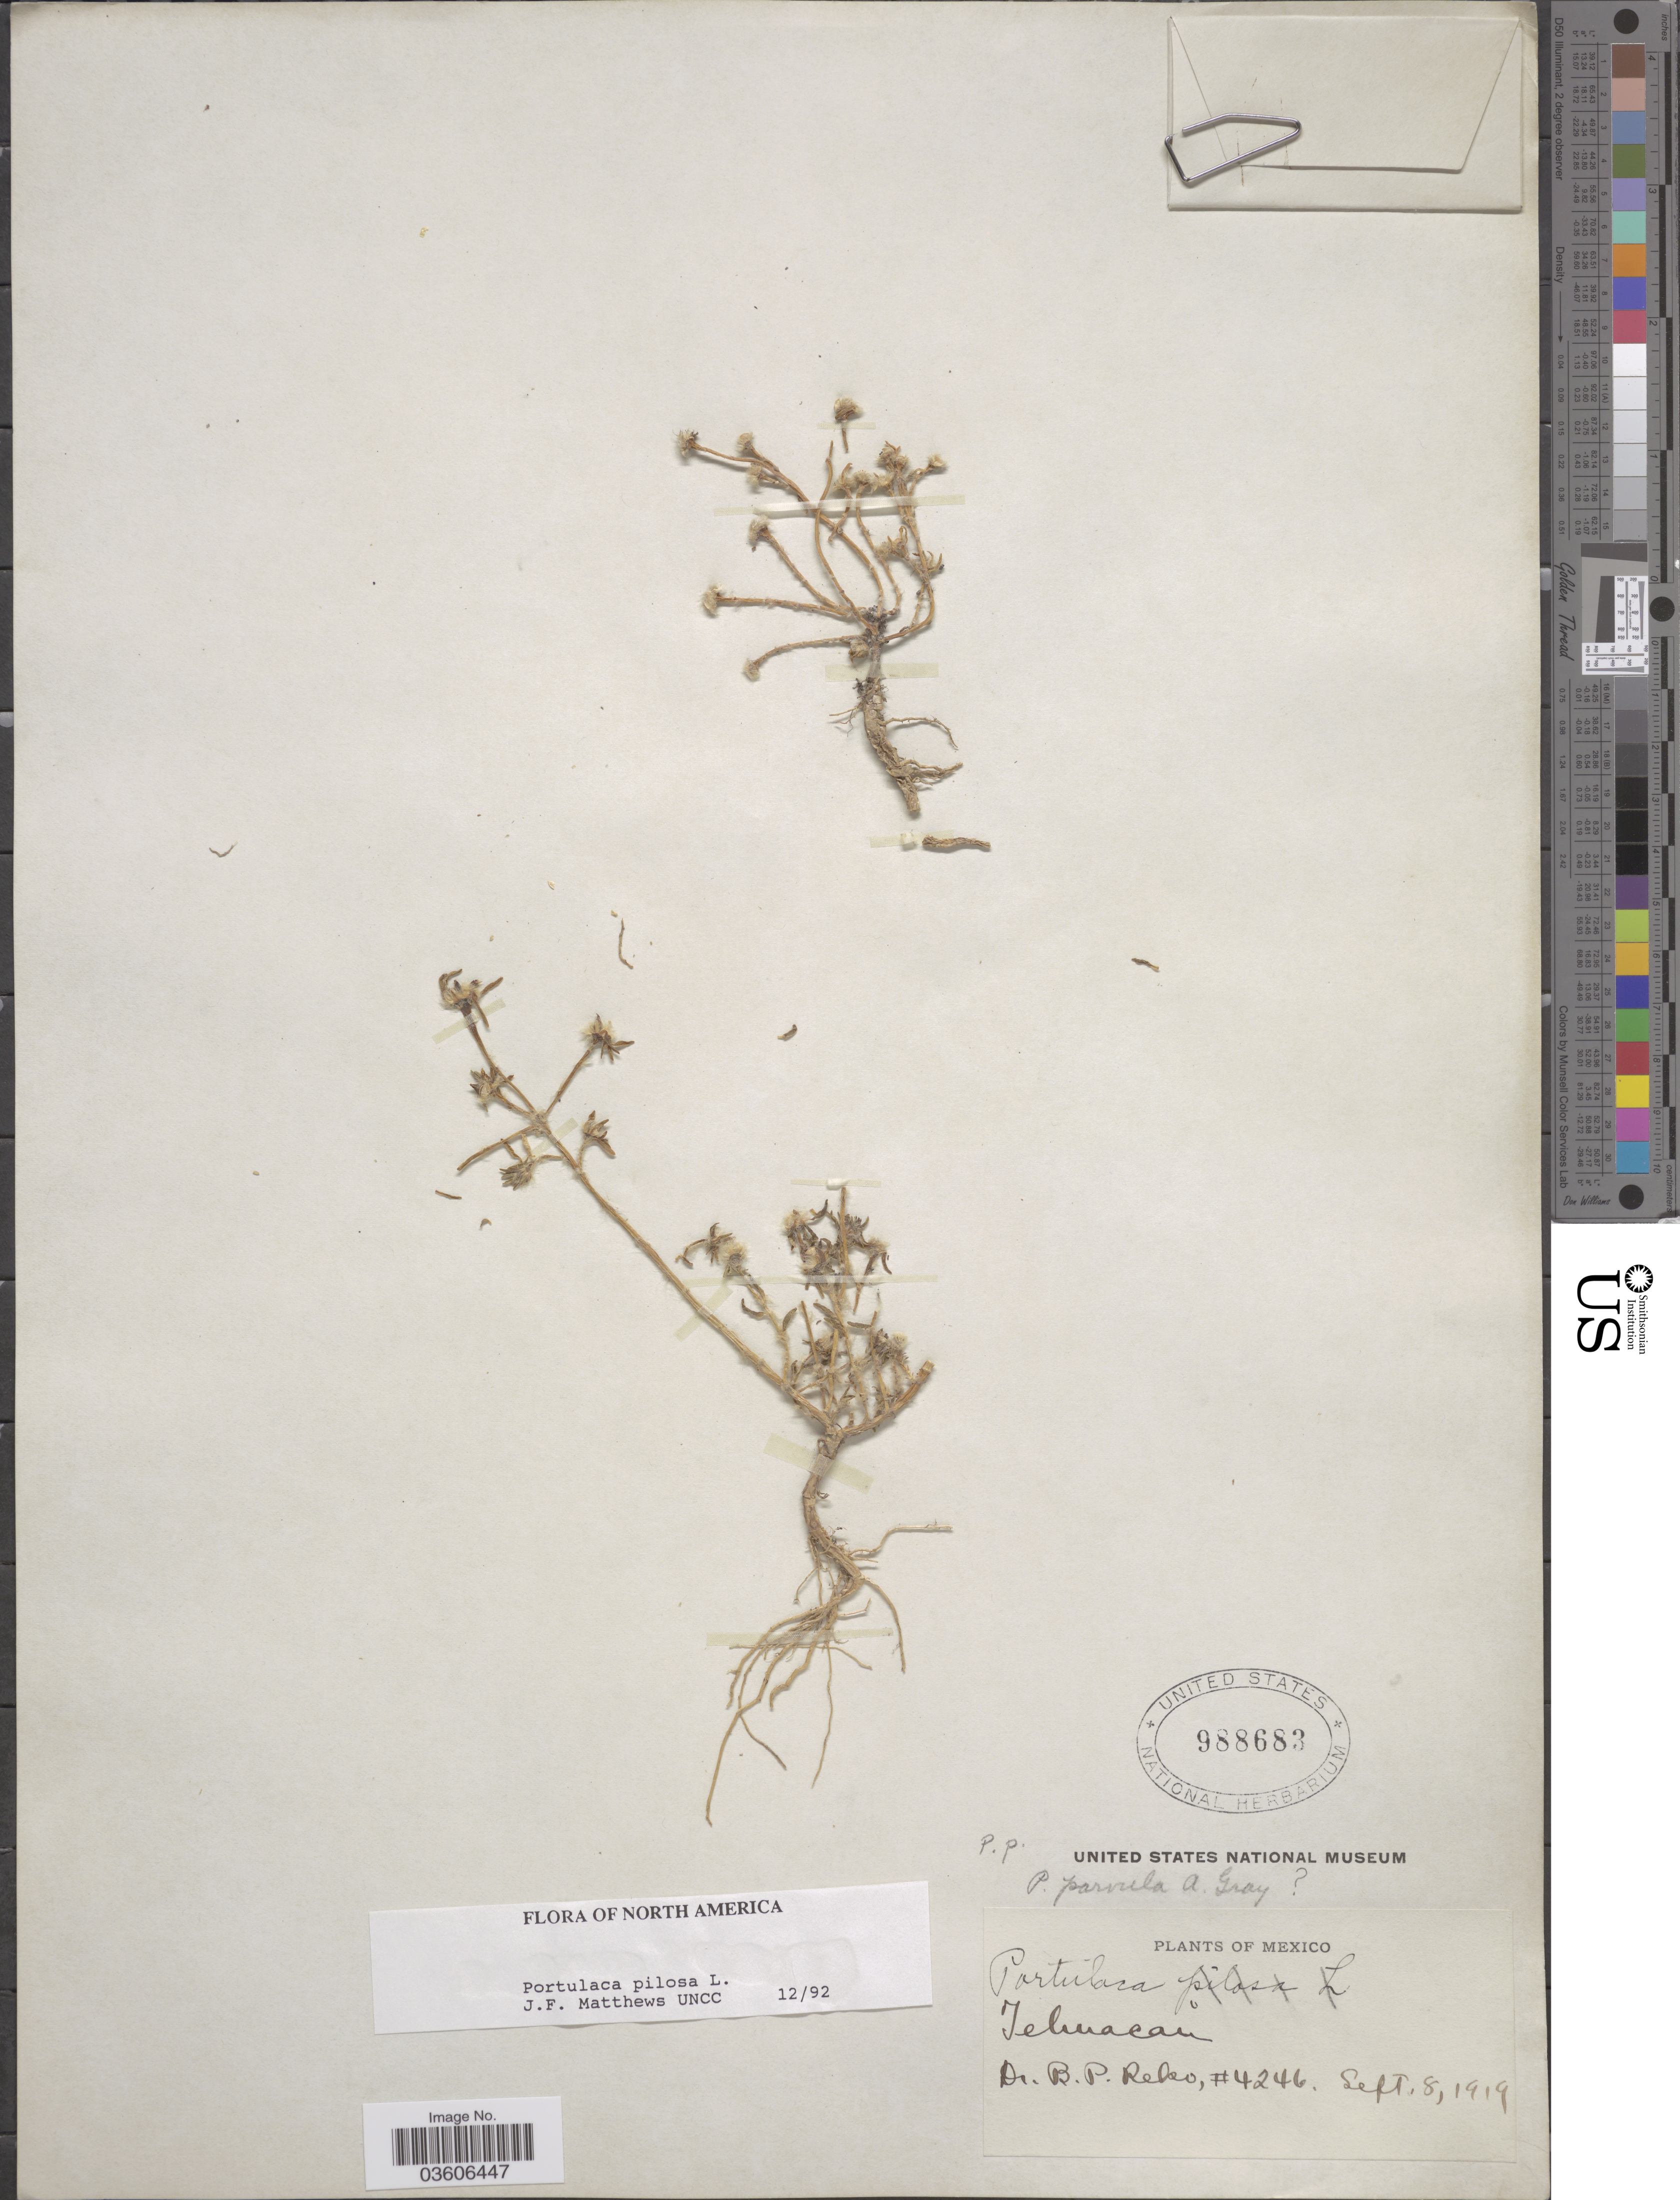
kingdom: Plantae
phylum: Tracheophyta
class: Magnoliopsida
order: Caryophyllales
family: Portulacaceae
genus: Portulaca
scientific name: Portulaca pilosa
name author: L.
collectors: B. P. Reko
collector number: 4246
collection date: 1919-09-08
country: Mexico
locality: Tehuacan.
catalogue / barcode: US 988683